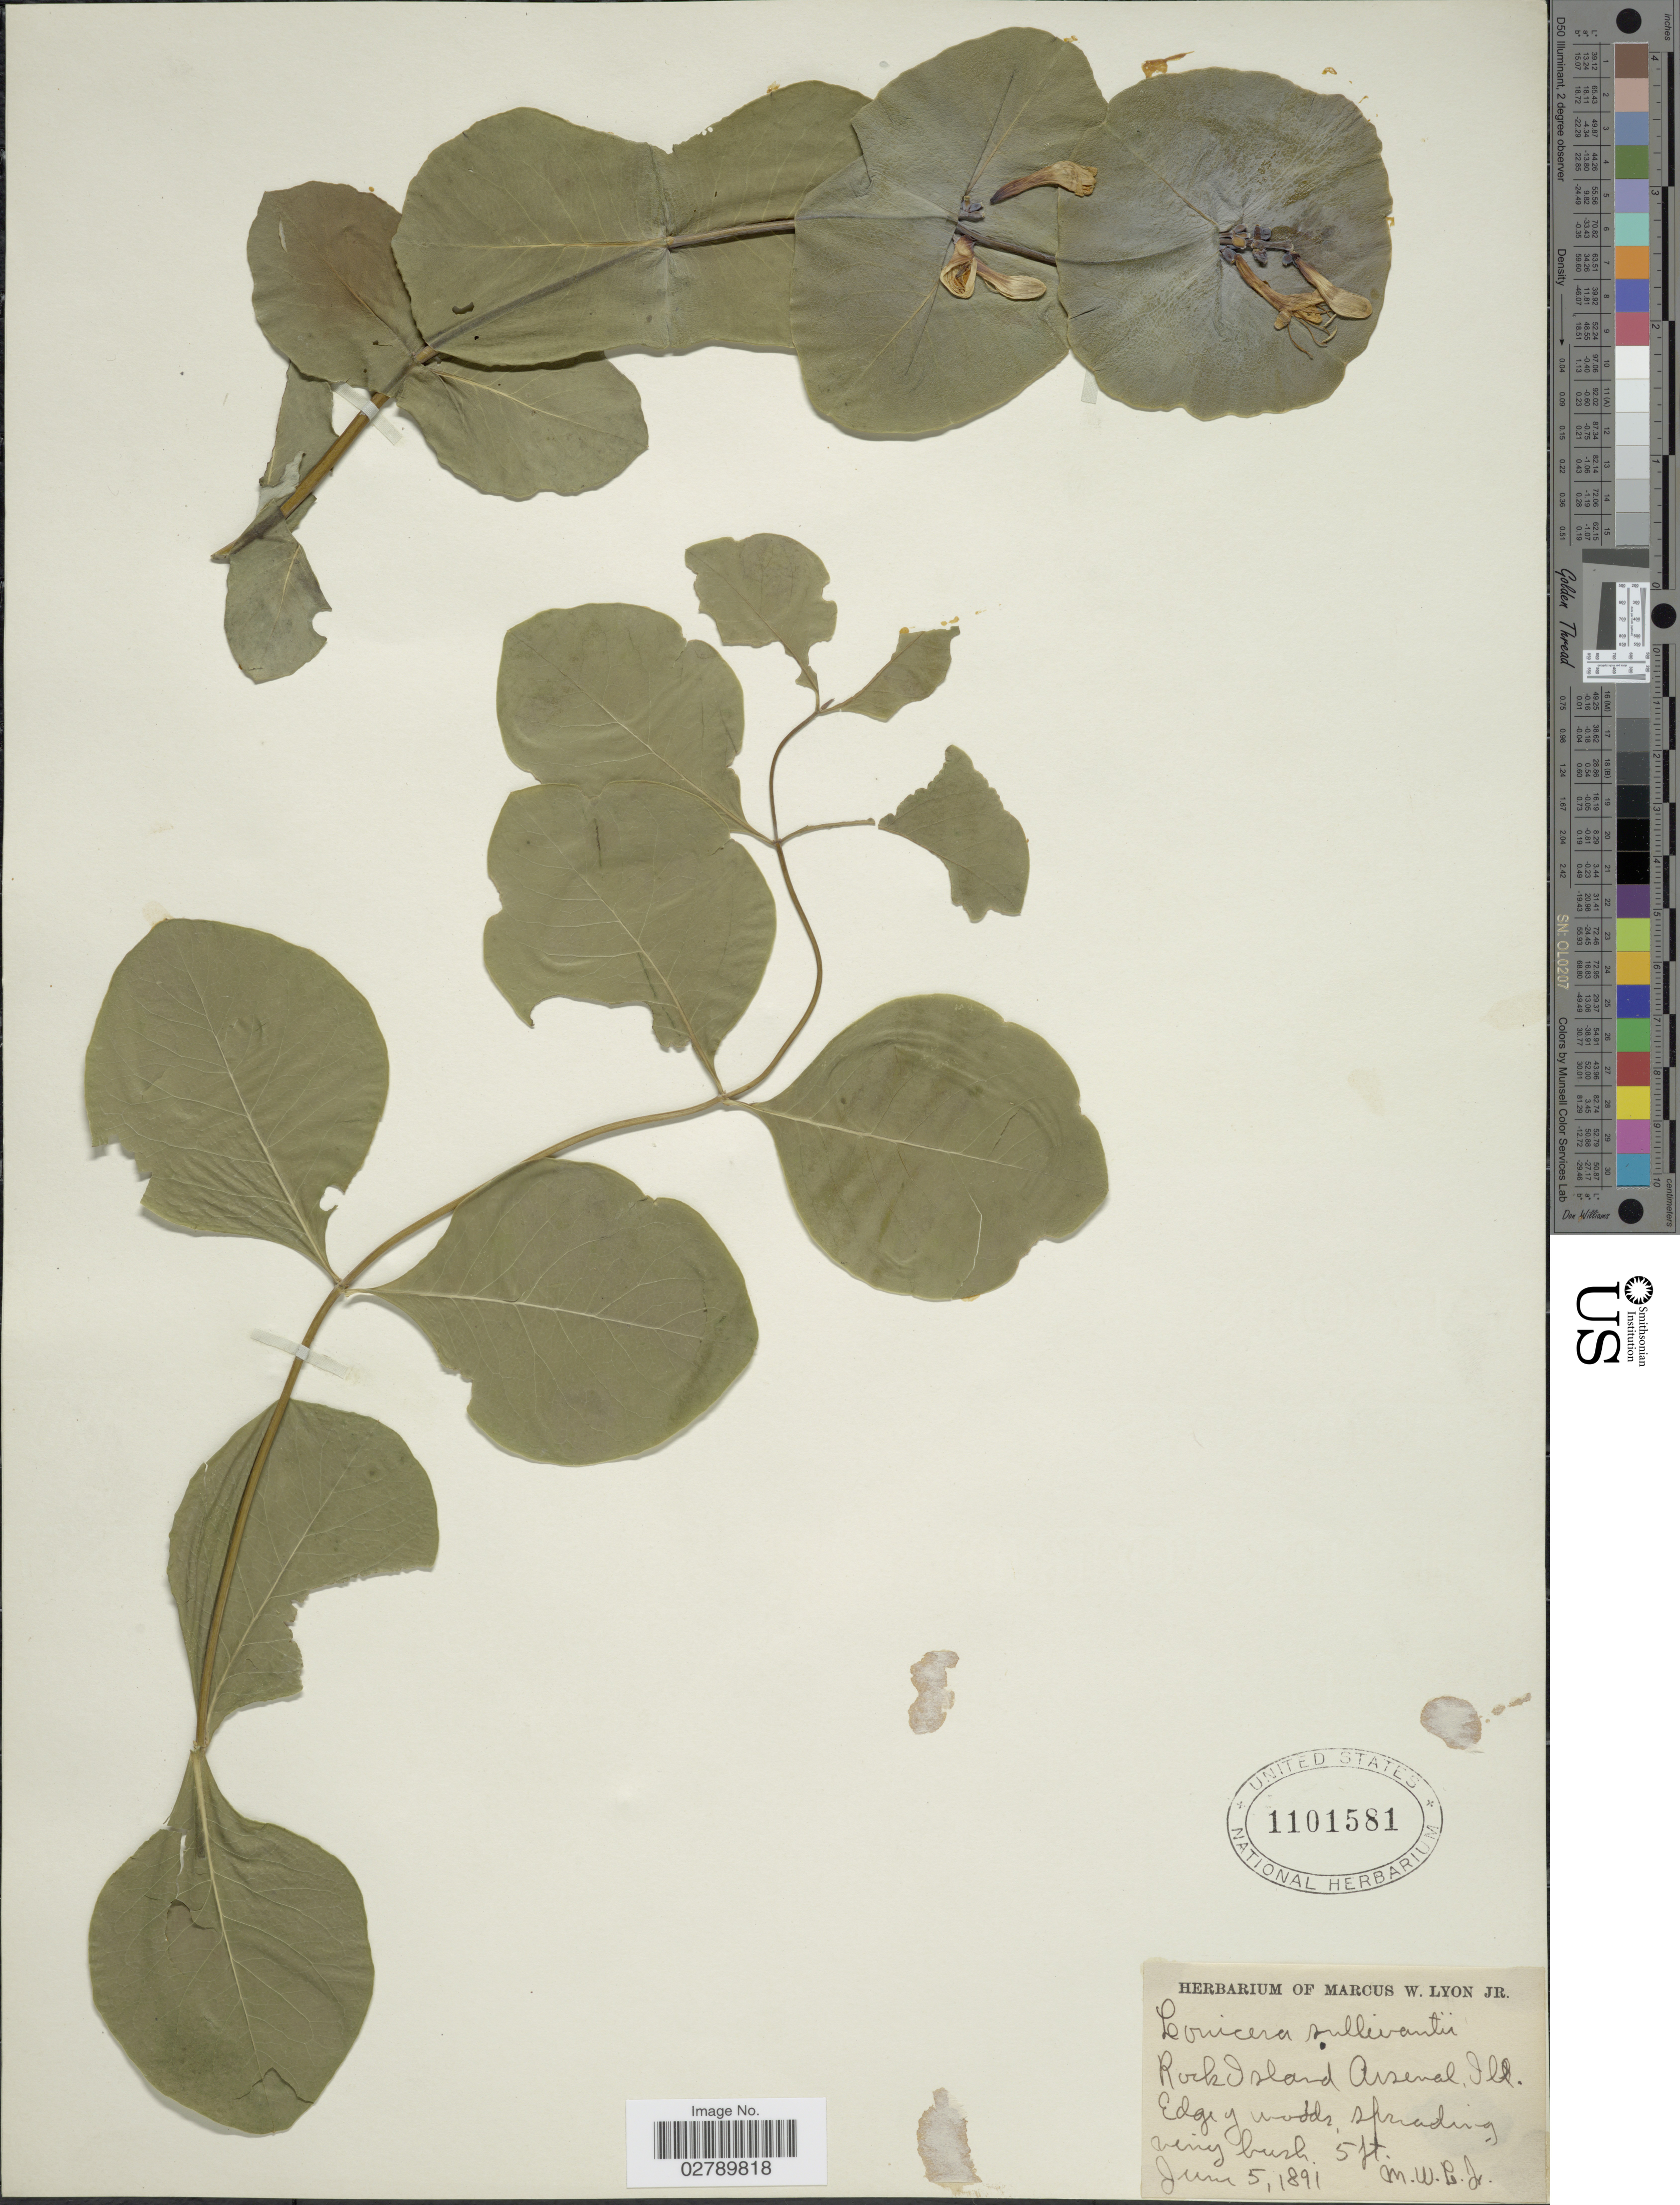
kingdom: Plantae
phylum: Tracheophyta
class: Magnoliopsida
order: Dipsacales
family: Caprifoliaceae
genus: Lonicera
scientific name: Lonicera prolifera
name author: (O. Kirchner) Booth ex Rehder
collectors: M. W. Lyon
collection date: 1891-06-05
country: United States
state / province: Illinois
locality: Rock Island Arsenal.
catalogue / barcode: US 1101581